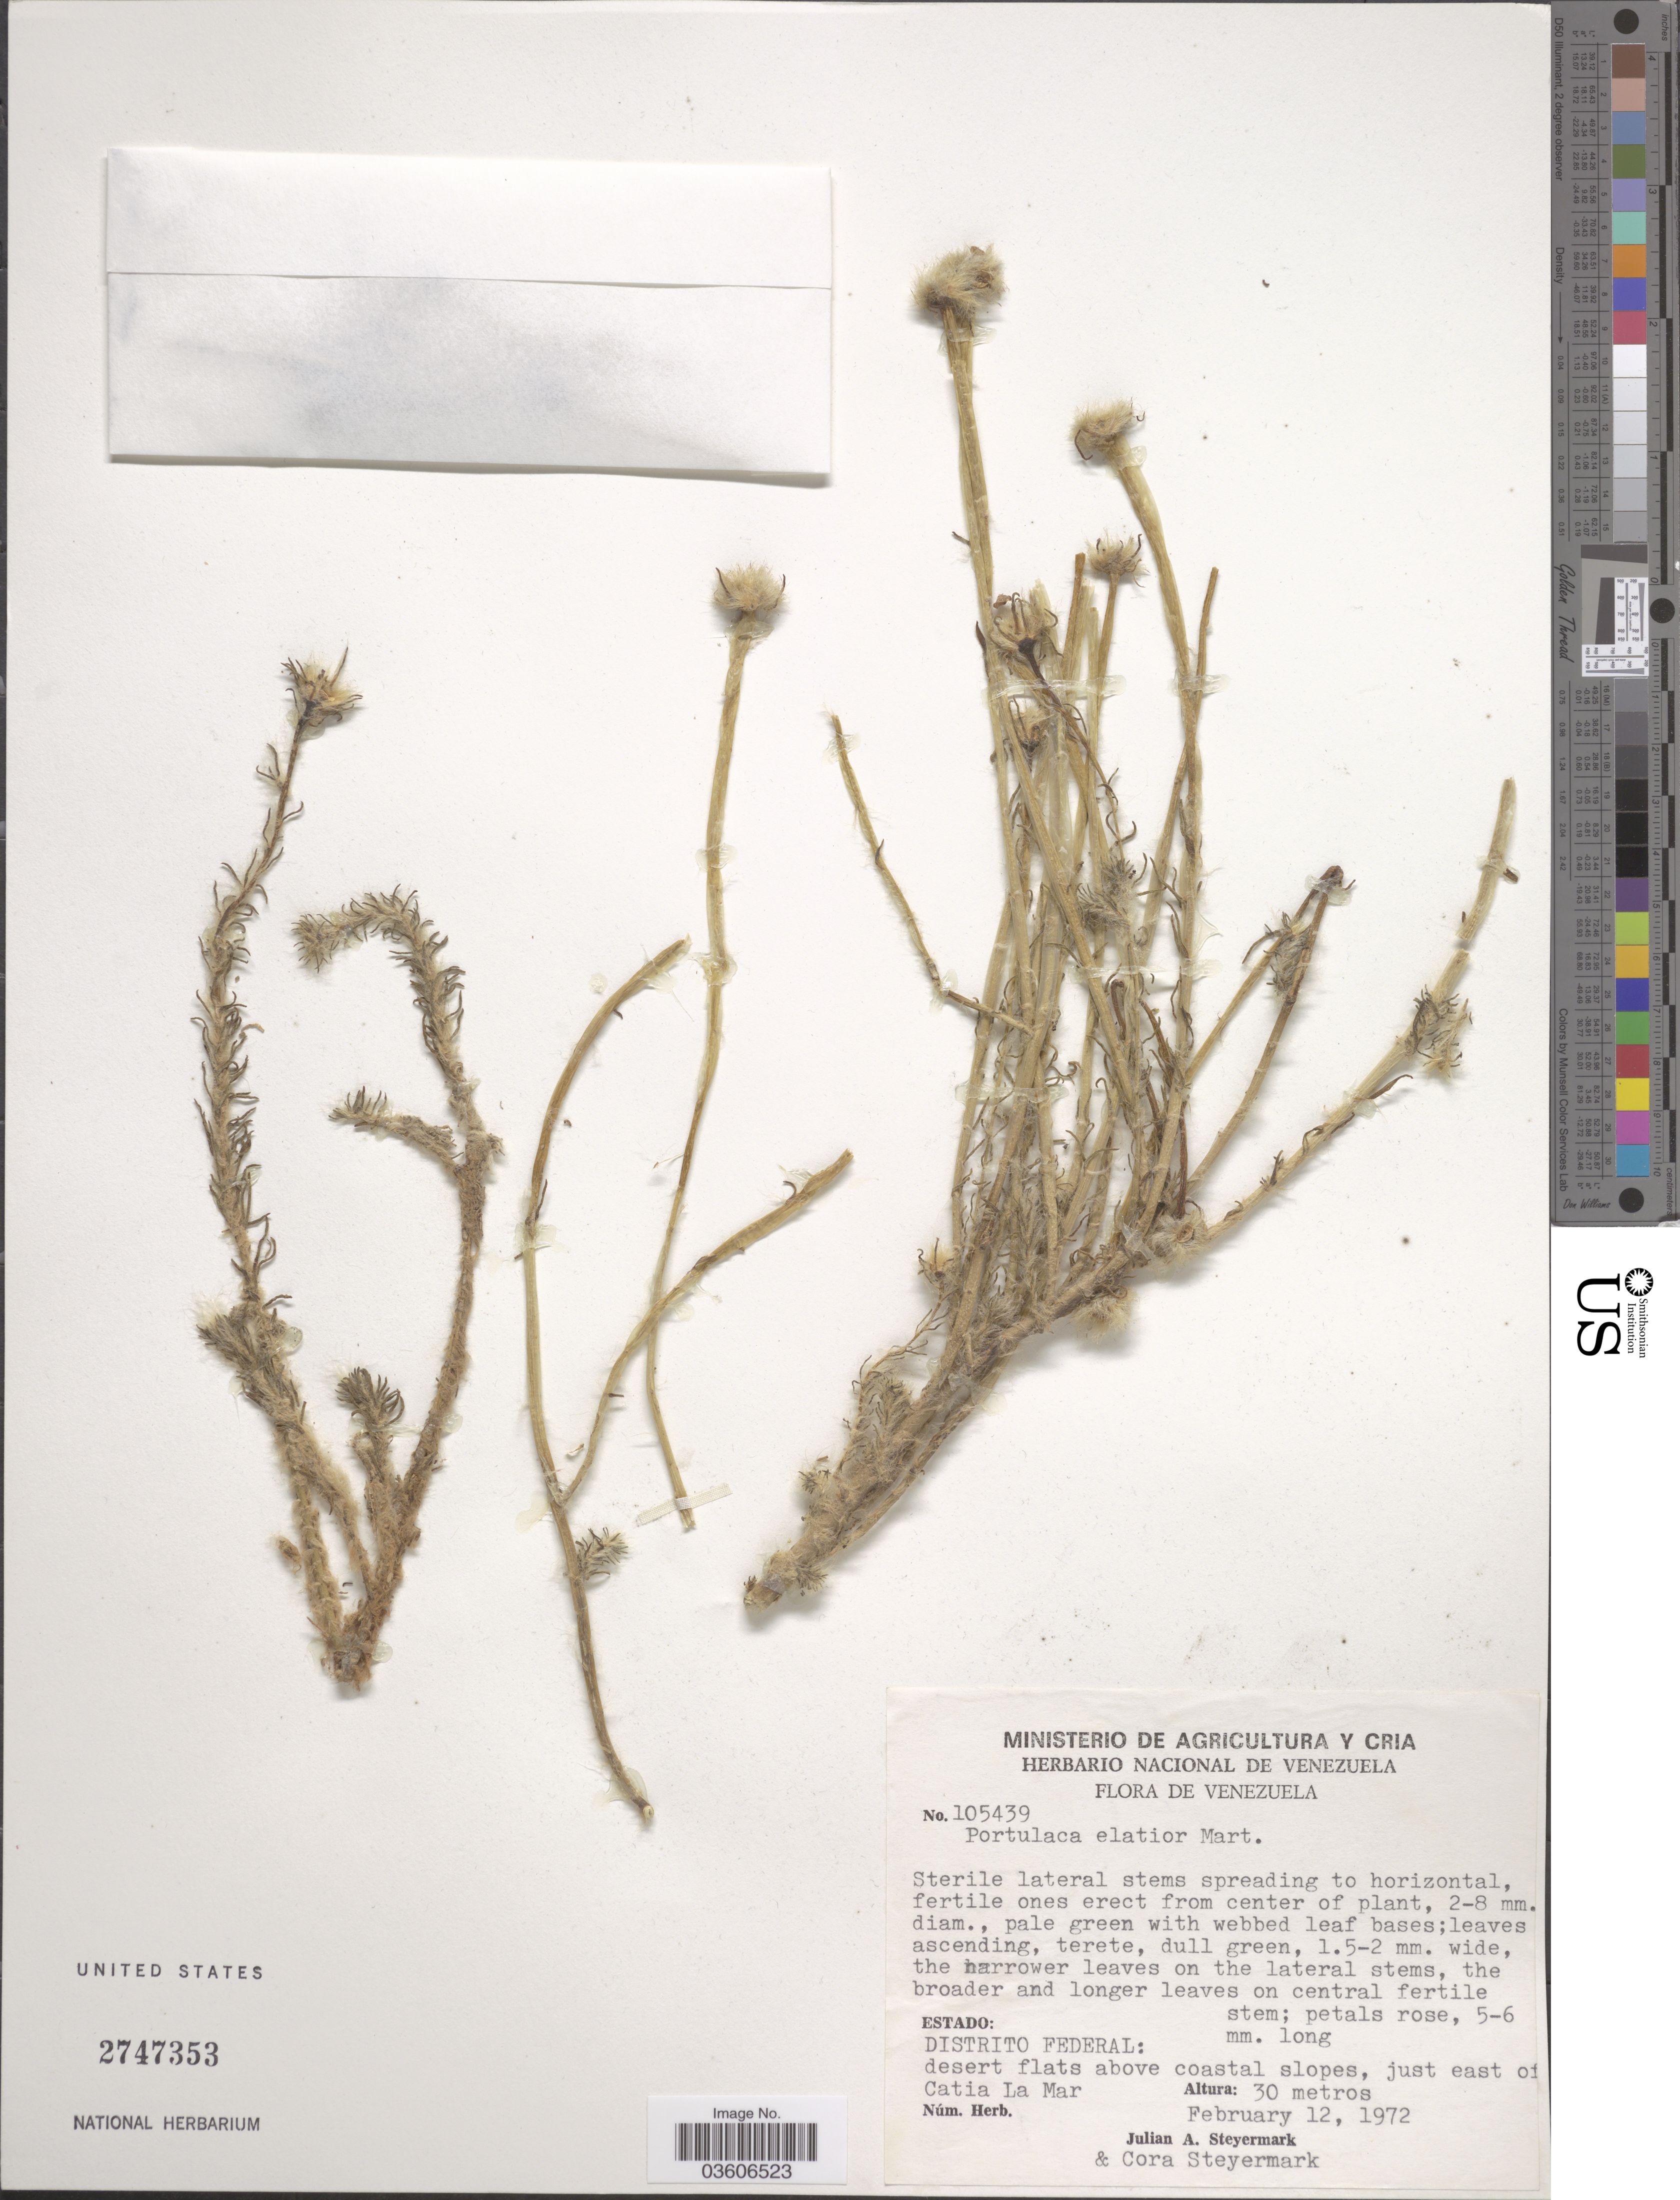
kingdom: Plantae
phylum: Tracheophyta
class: Magnoliopsida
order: Caryophyllales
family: Portulacaceae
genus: Portulaca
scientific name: Portulaca elatior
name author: Mart. ex Rohrb.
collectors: J. Steyermark & C. Steyermark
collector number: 105439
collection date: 1972-02-12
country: Venezuela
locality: Estado: Distrito Federal: desert flats above coastal slopes, just east of Catia La Mar.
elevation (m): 30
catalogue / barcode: US 2747353